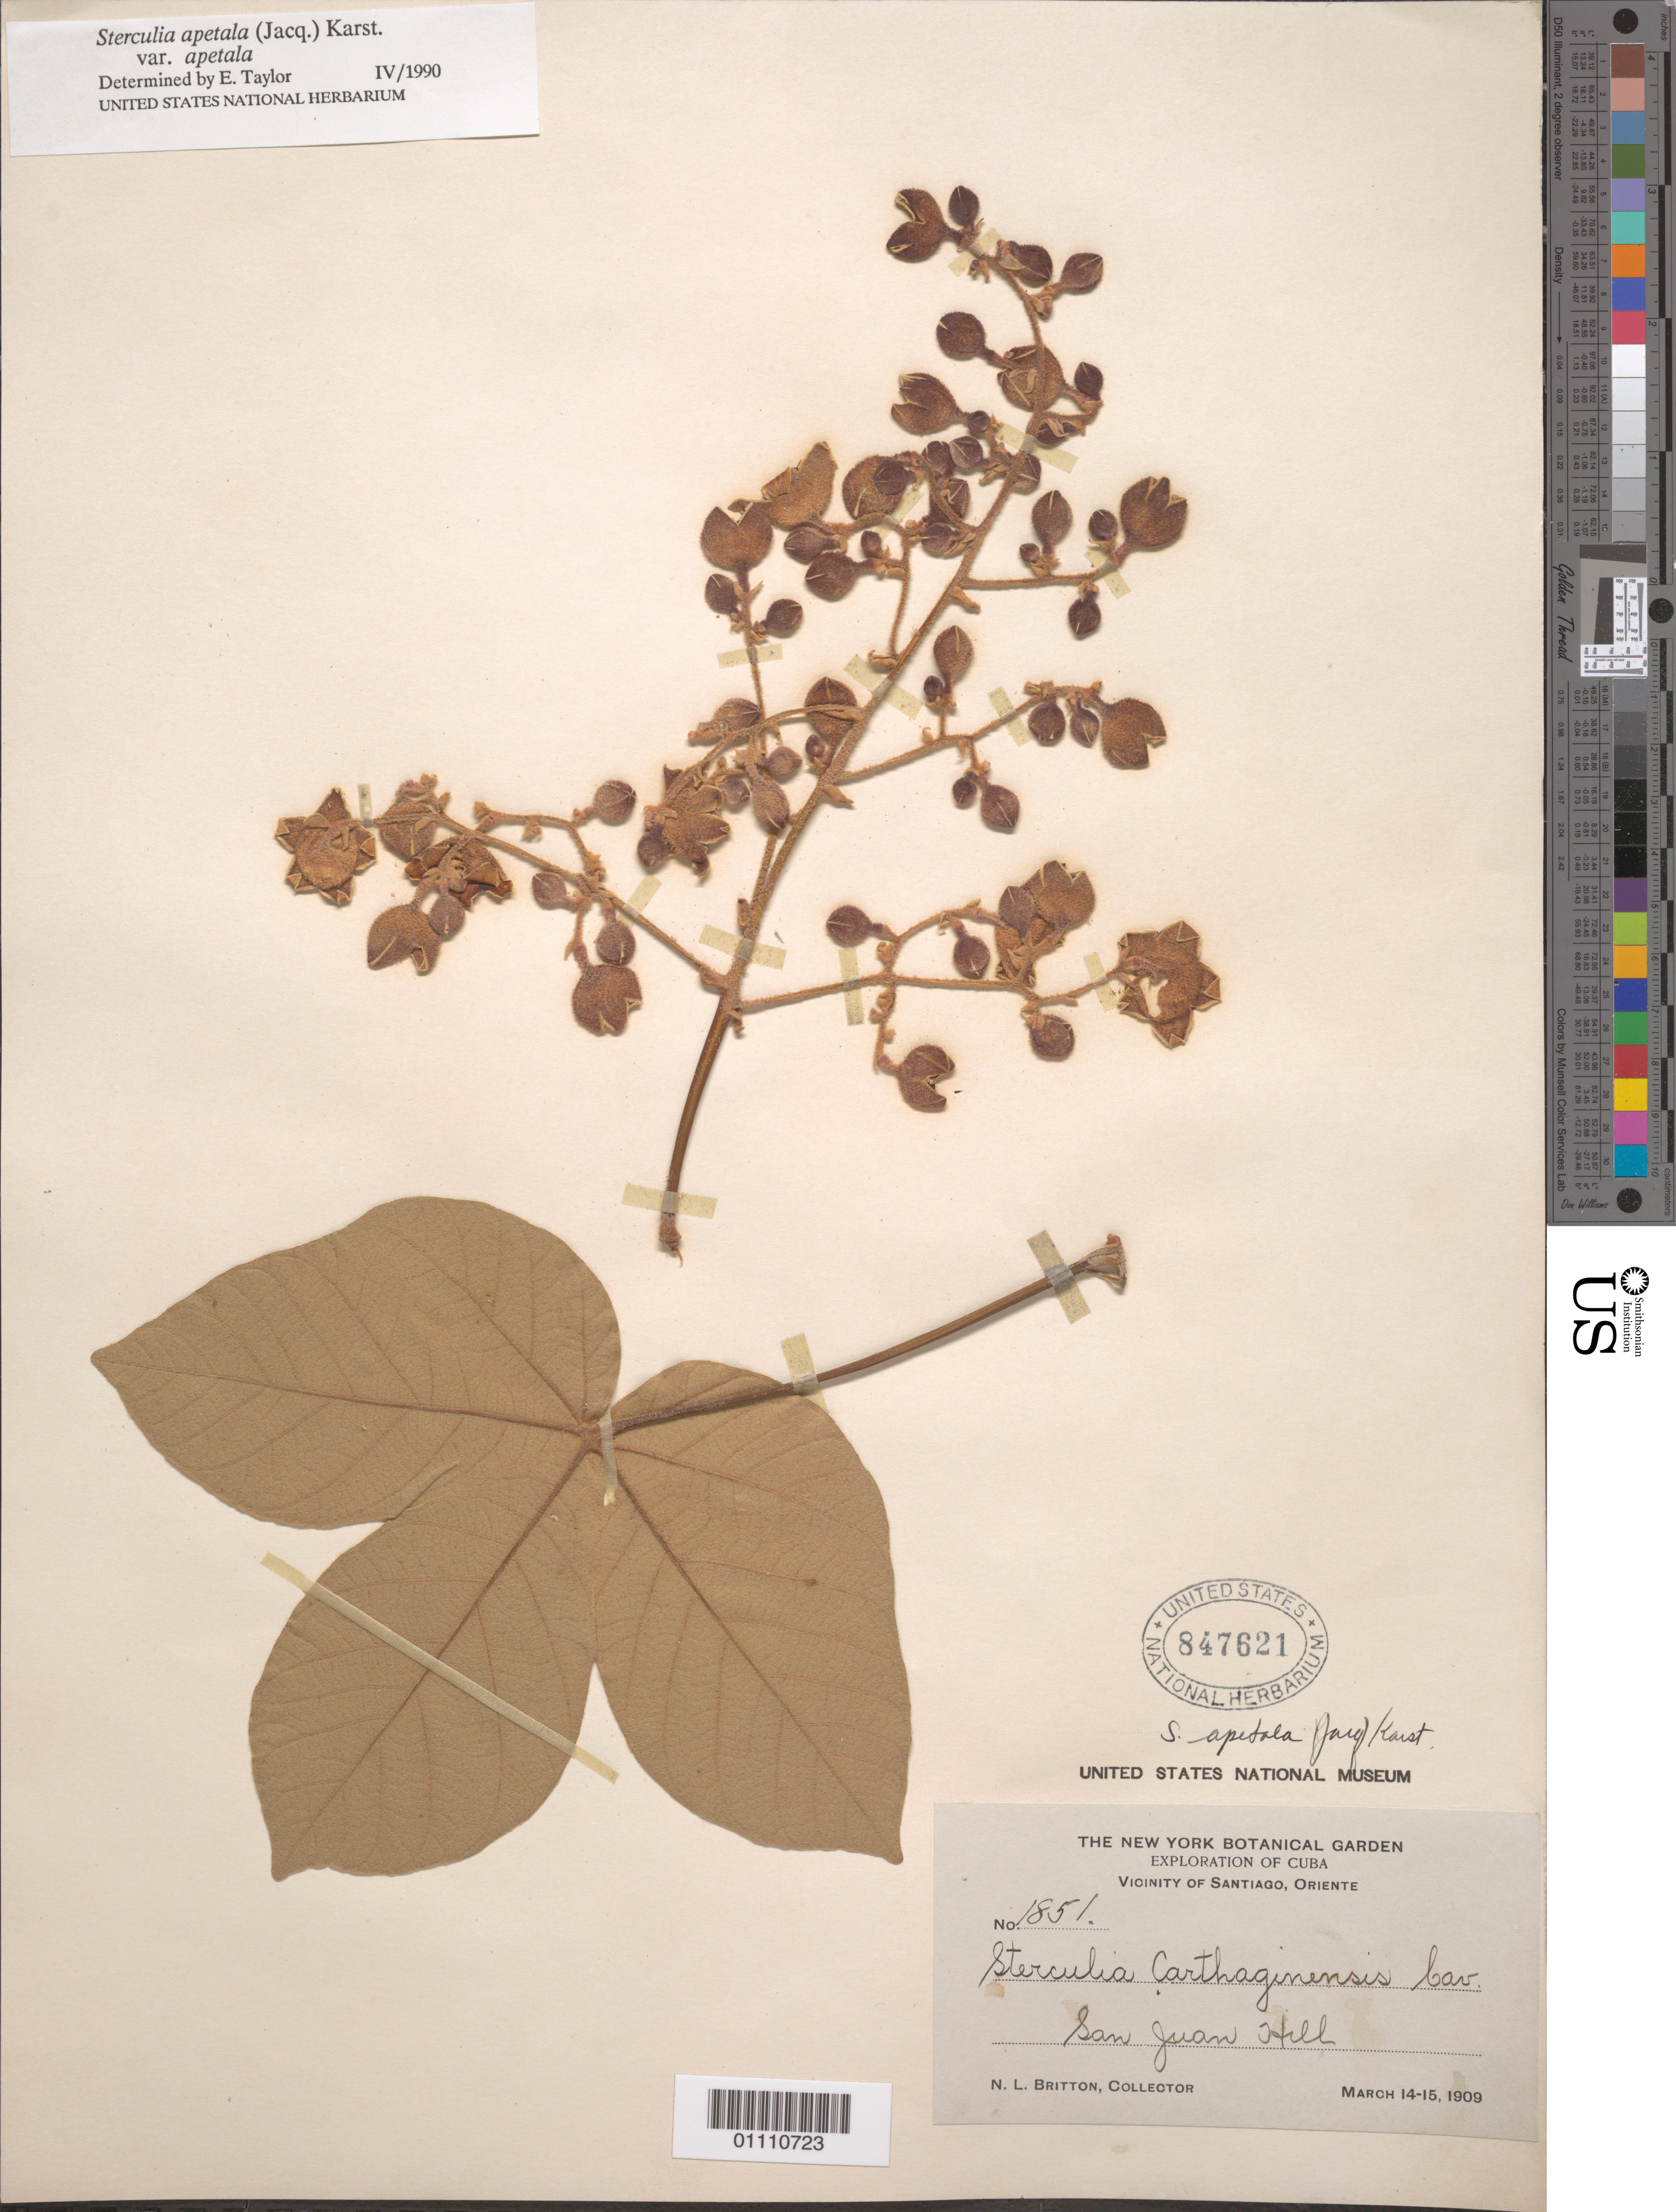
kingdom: Plantae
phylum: Tracheophyta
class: Magnoliopsida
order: Malvales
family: Malvaceae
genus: Sterculia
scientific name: Sterculia apetala var. apetala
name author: (Jacq.) H. Karst.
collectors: N. Britton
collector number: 1851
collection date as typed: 14 Mar 1909 and 15 Mar 1909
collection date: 1909-03-14,1909-03-15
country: Cuba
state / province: Santiago de Cuba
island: Cuba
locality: San Juan Hill, Vicinity of Santiago, Oriente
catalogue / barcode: US 847621